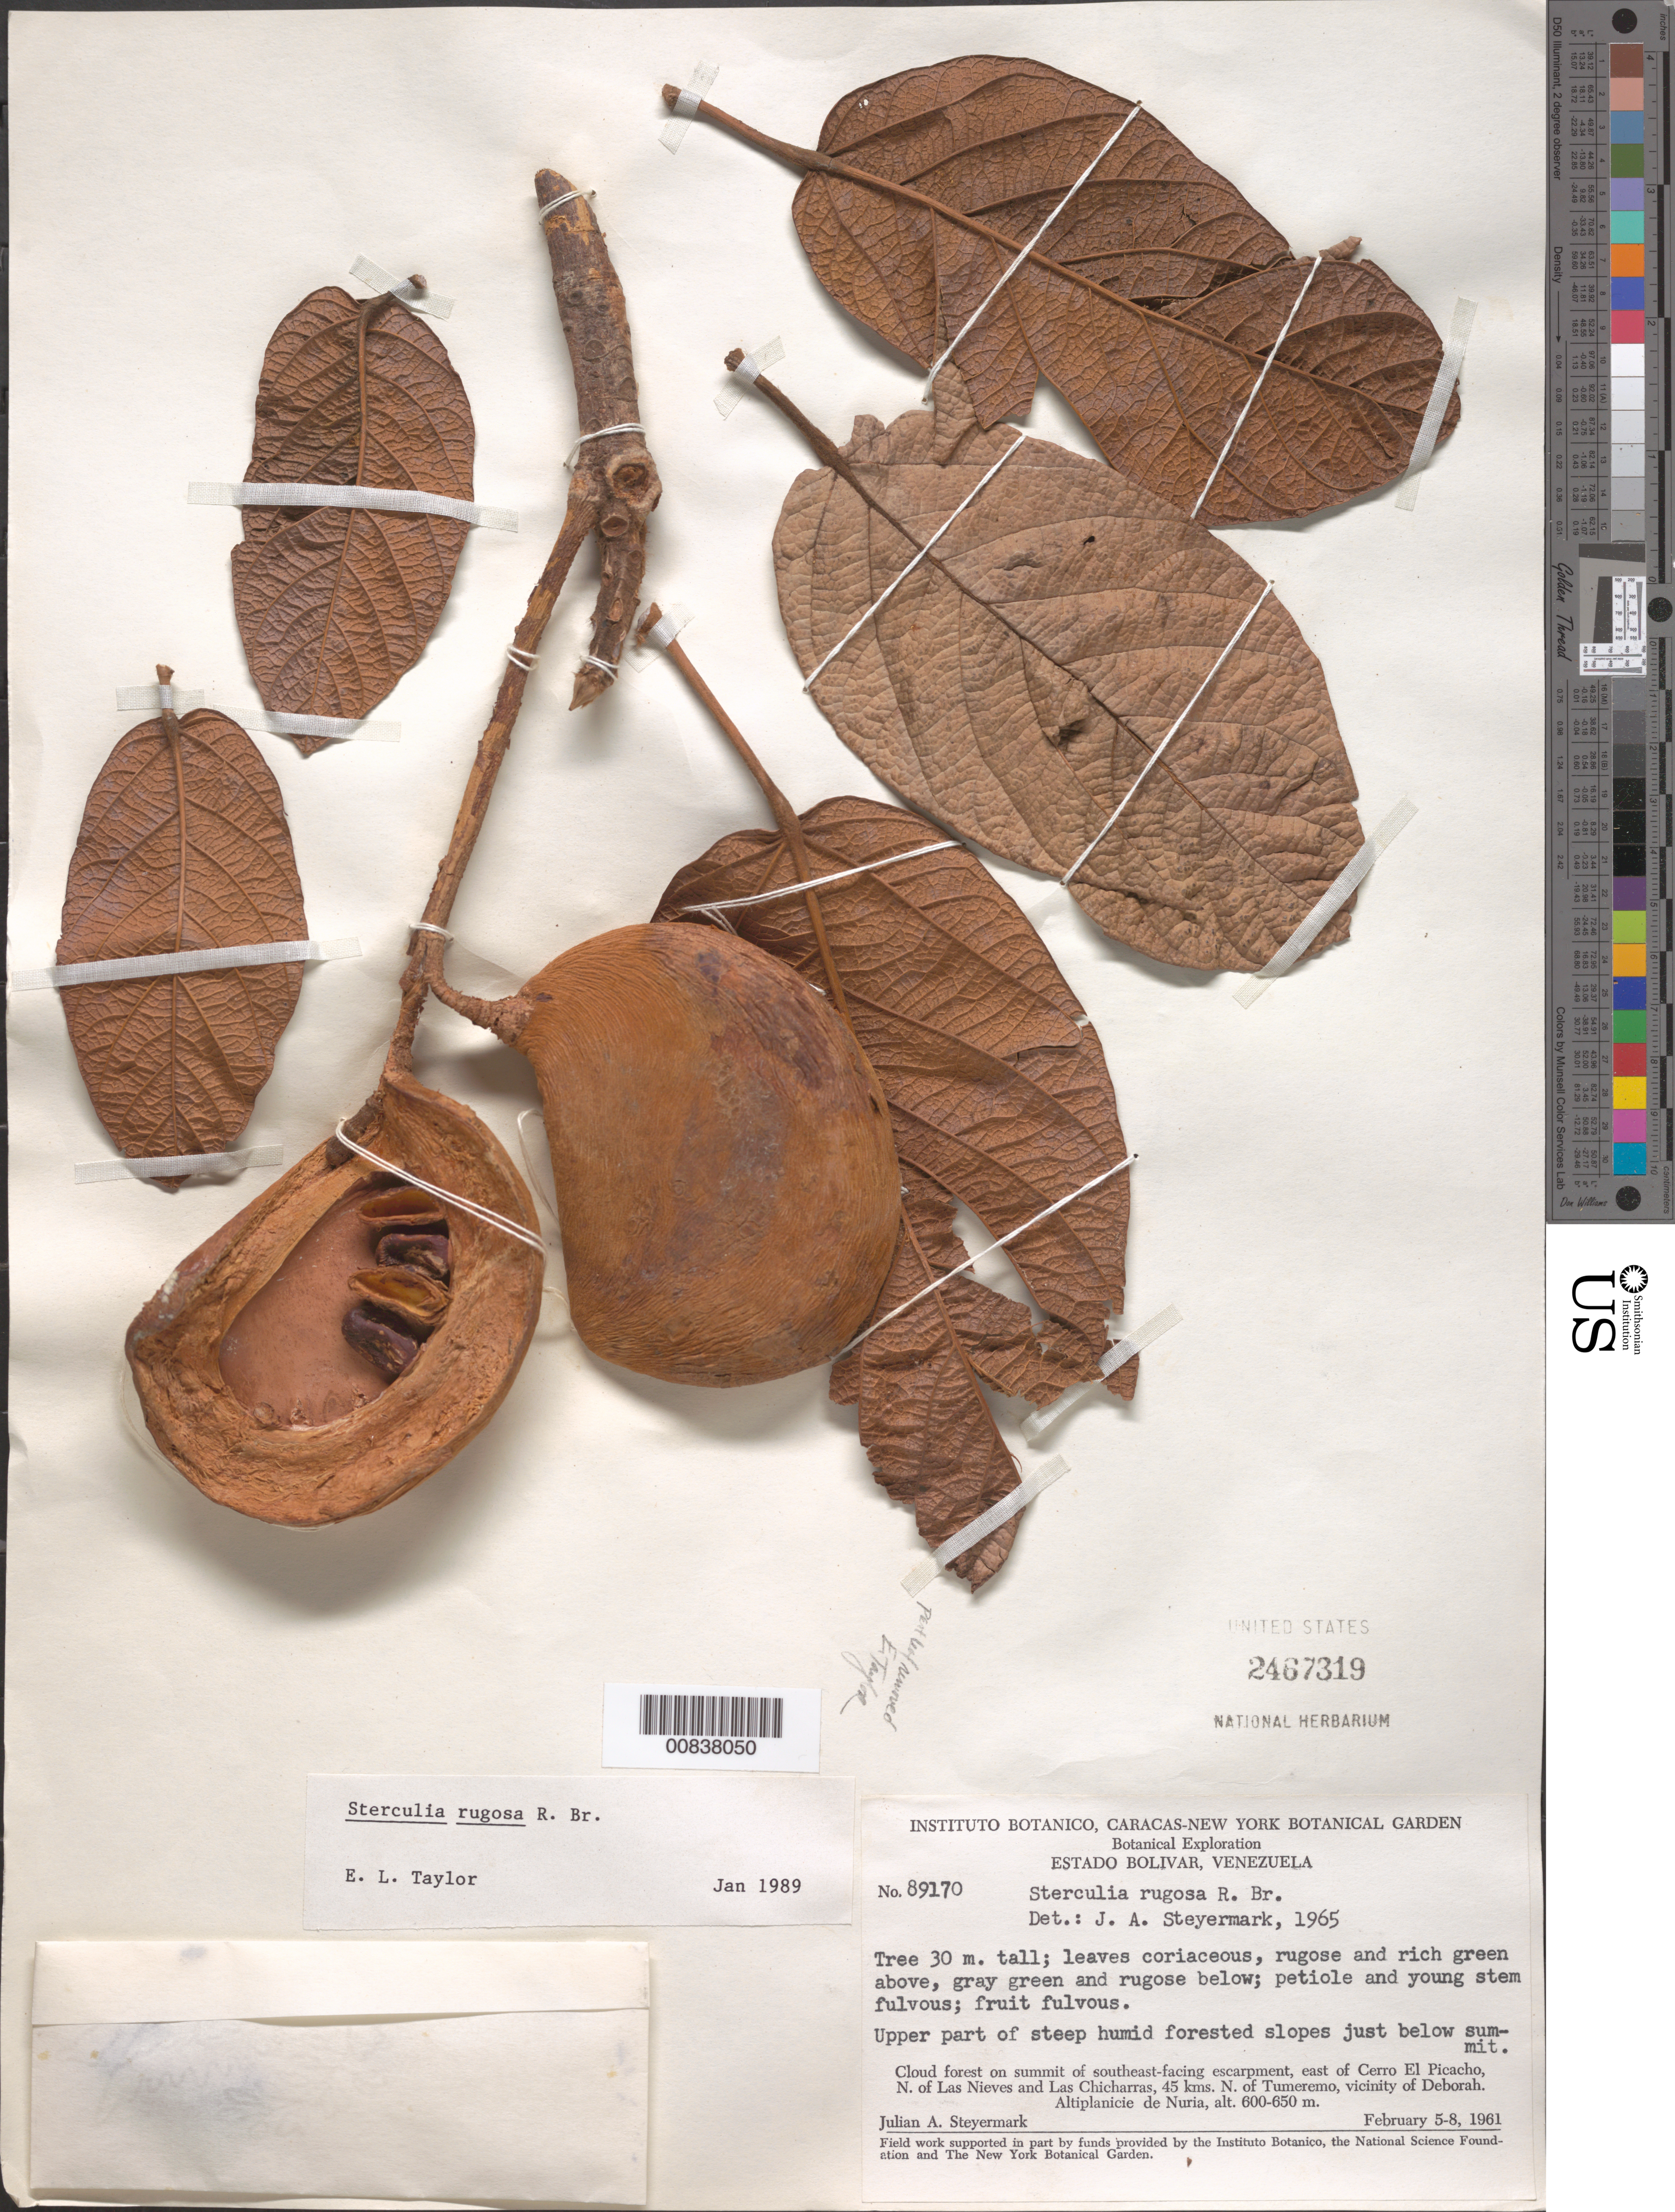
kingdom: Plantae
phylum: Tracheophyta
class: Magnoliopsida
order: Malvales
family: Malvaceae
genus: Sterculia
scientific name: Sterculia rugosa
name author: R. Br.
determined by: Taylor, E. L.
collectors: J. Steyermark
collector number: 89170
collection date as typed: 5-Feb-61 to 8-Feb-61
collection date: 1961-02-05/1961-02-08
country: Venezuela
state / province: Bolívar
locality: Cerro El Picacho, N of Las Nieves & Las Chicharras, 45 km N of Tumeremo, vic of Deborah, Altiplanicie de Nuria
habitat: Upper part of steep humid forested slopes just below summit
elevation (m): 600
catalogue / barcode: US 2467319